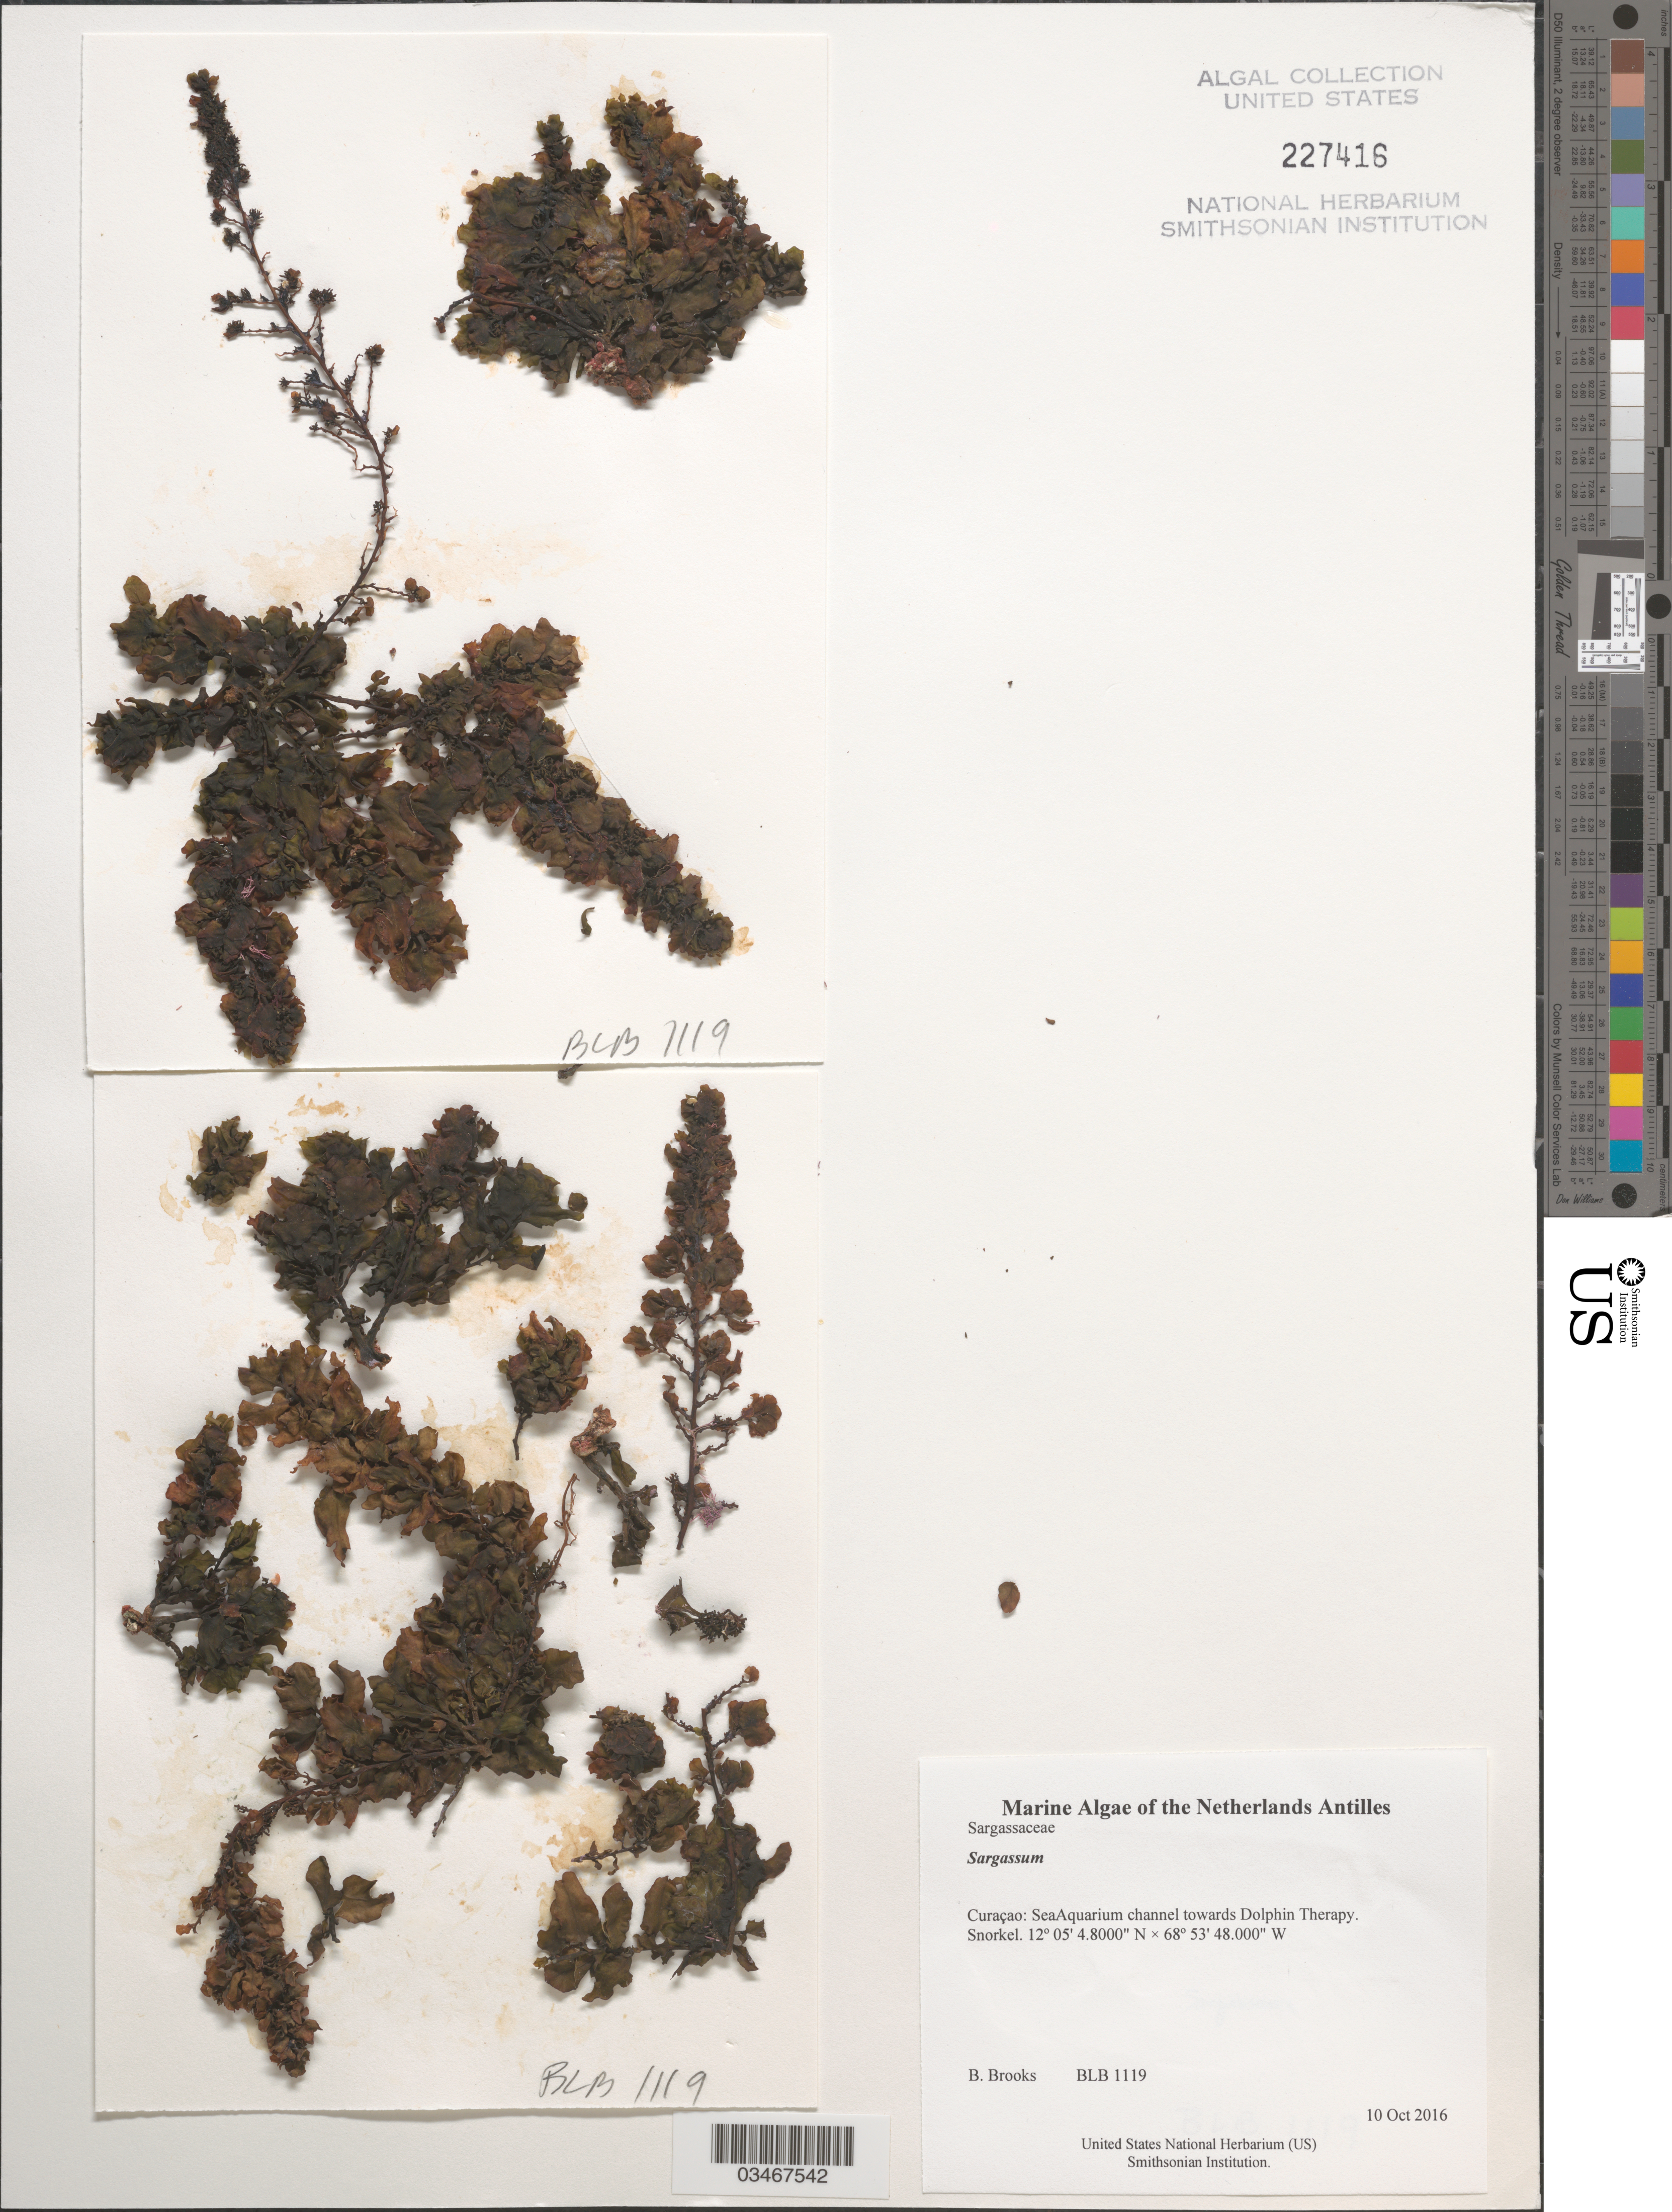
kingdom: Chromista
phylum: Ochrophyta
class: Phaeophyceae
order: Fucales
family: Sargassaceae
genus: Sargassum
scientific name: Sargassum natans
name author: (L.) Gaillon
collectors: B. Brooks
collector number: BLB 1119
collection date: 2016-10-10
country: Curaçao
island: Curaçao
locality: SeaAquarium channel towards Dolphin Therapy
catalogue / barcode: US 227416